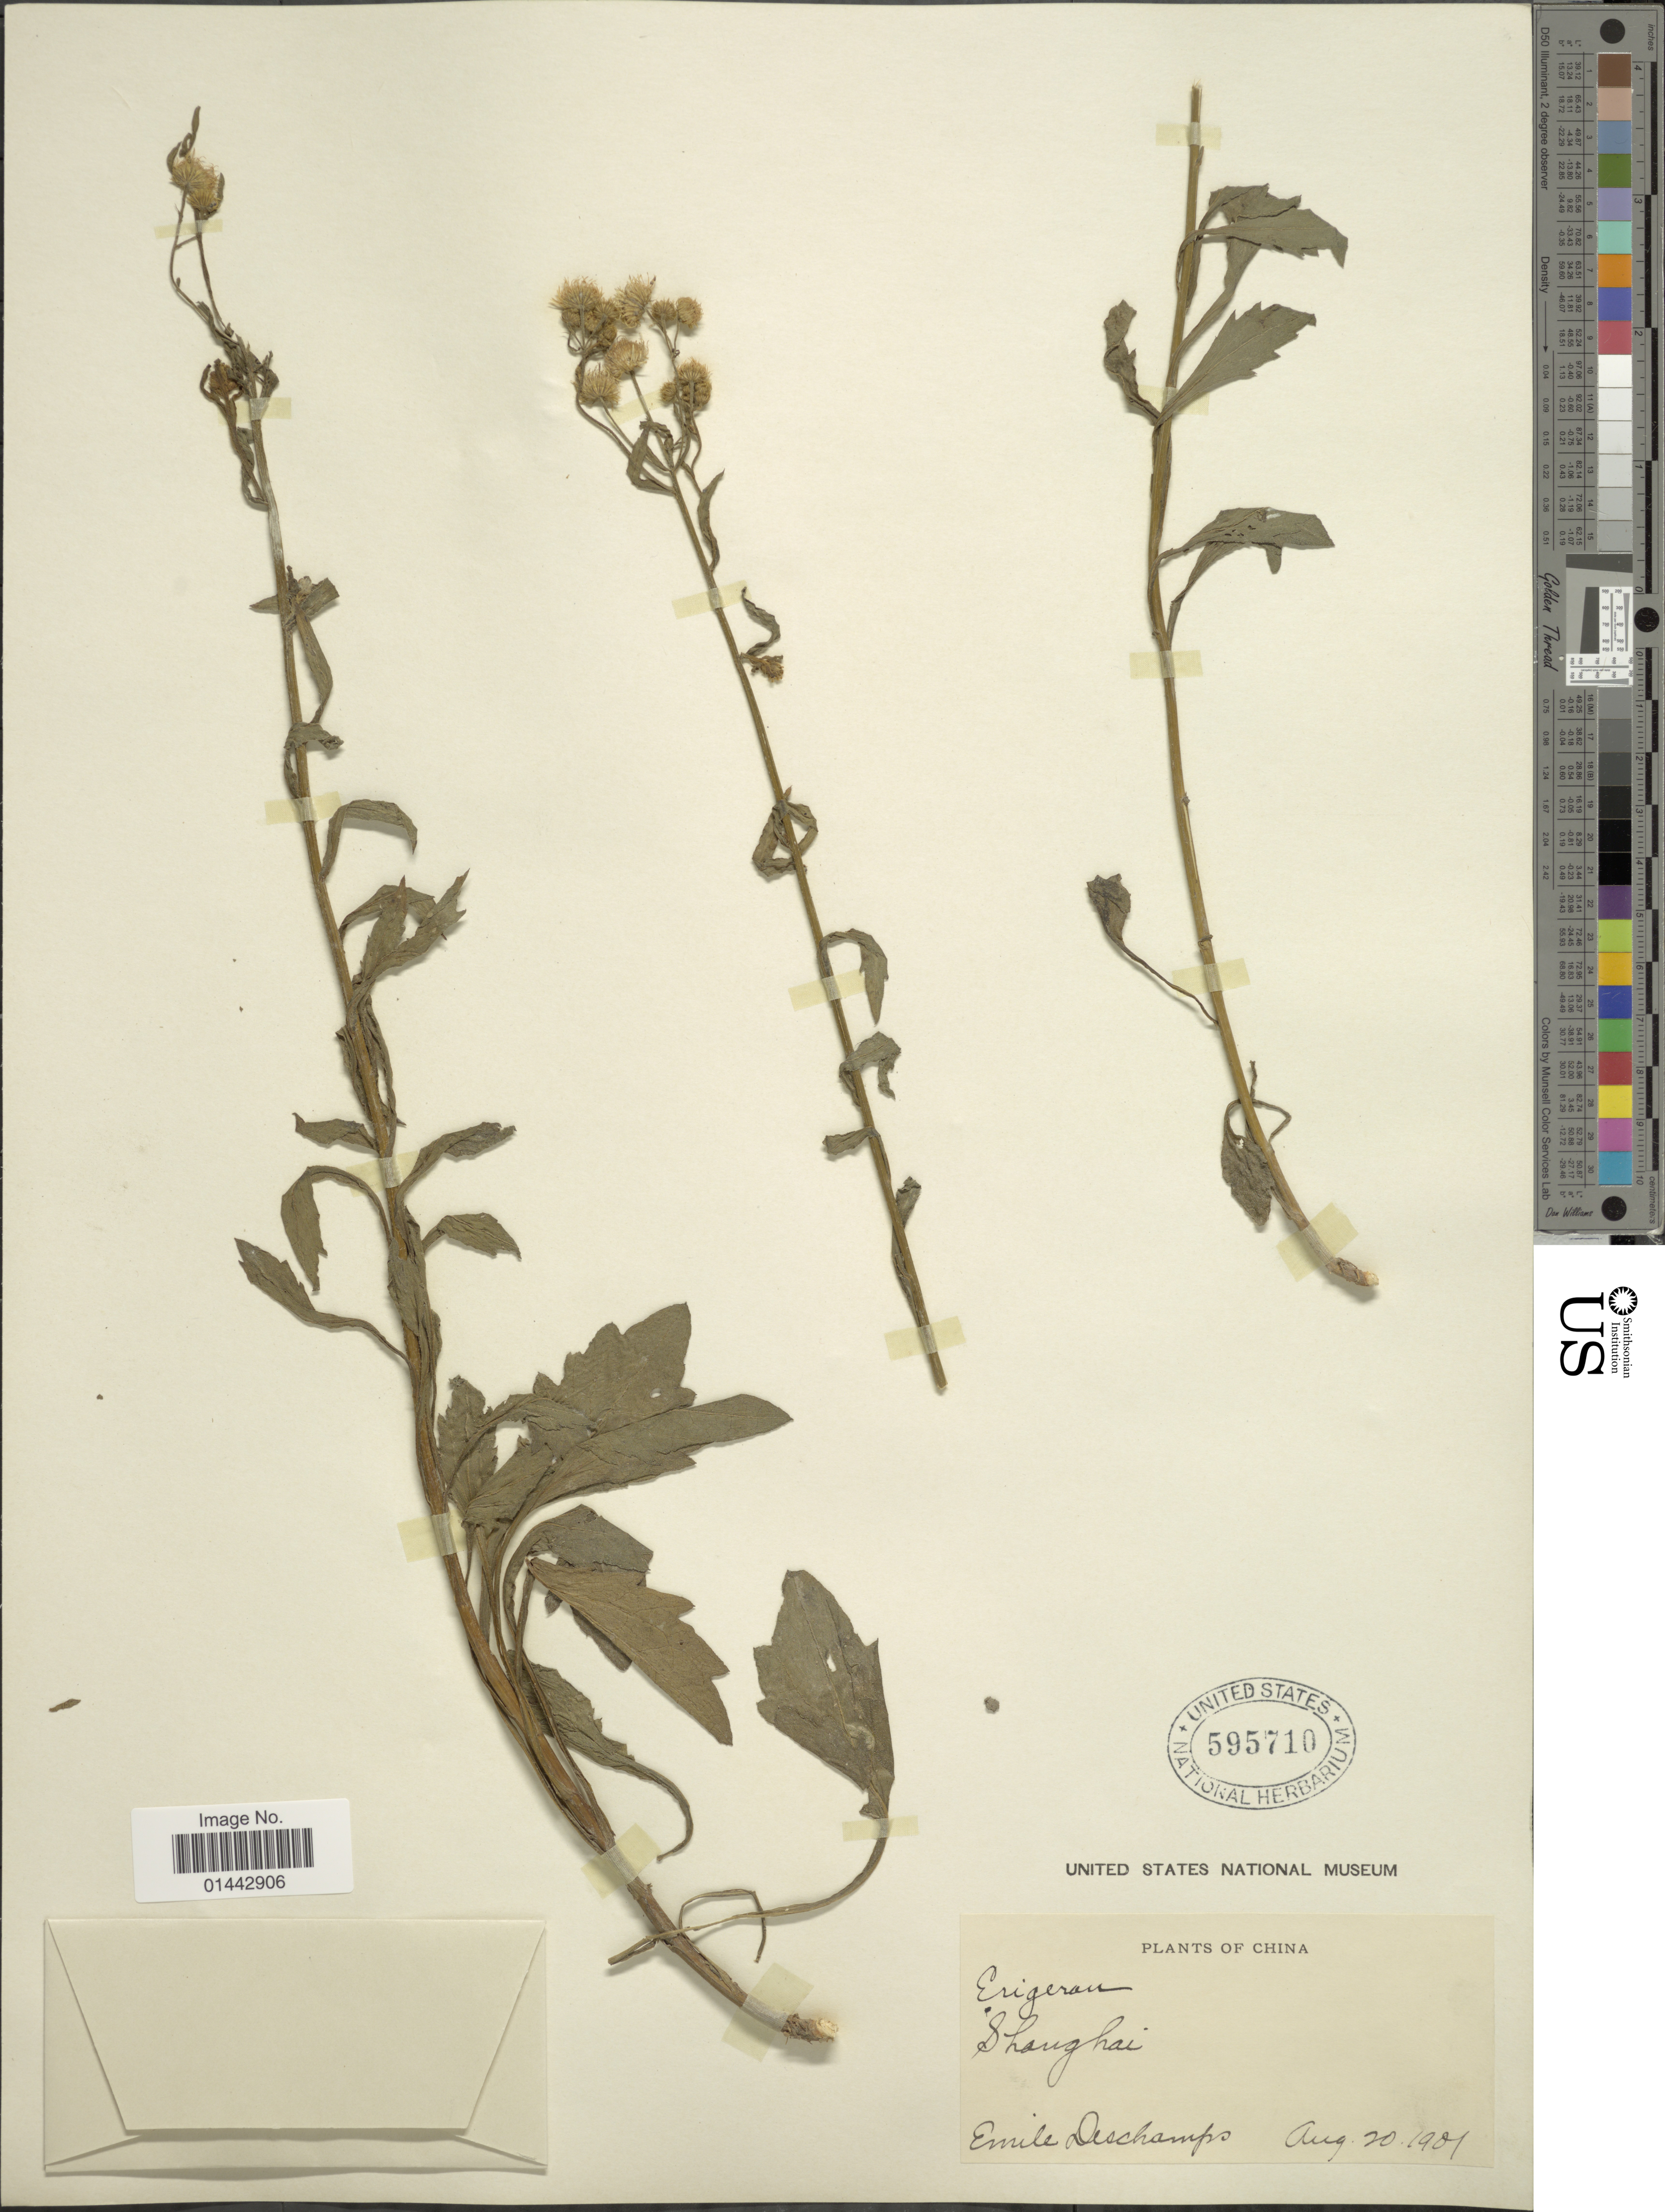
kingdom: Plantae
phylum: Tracheophyta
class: Magnoliopsida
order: Asterales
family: Asteraceae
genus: Erigeron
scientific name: Erigeron annuus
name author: (L.) Pers.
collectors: E. Deschamps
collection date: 1901-08-20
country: China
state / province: Shanghai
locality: Shanghai.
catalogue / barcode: US 595710